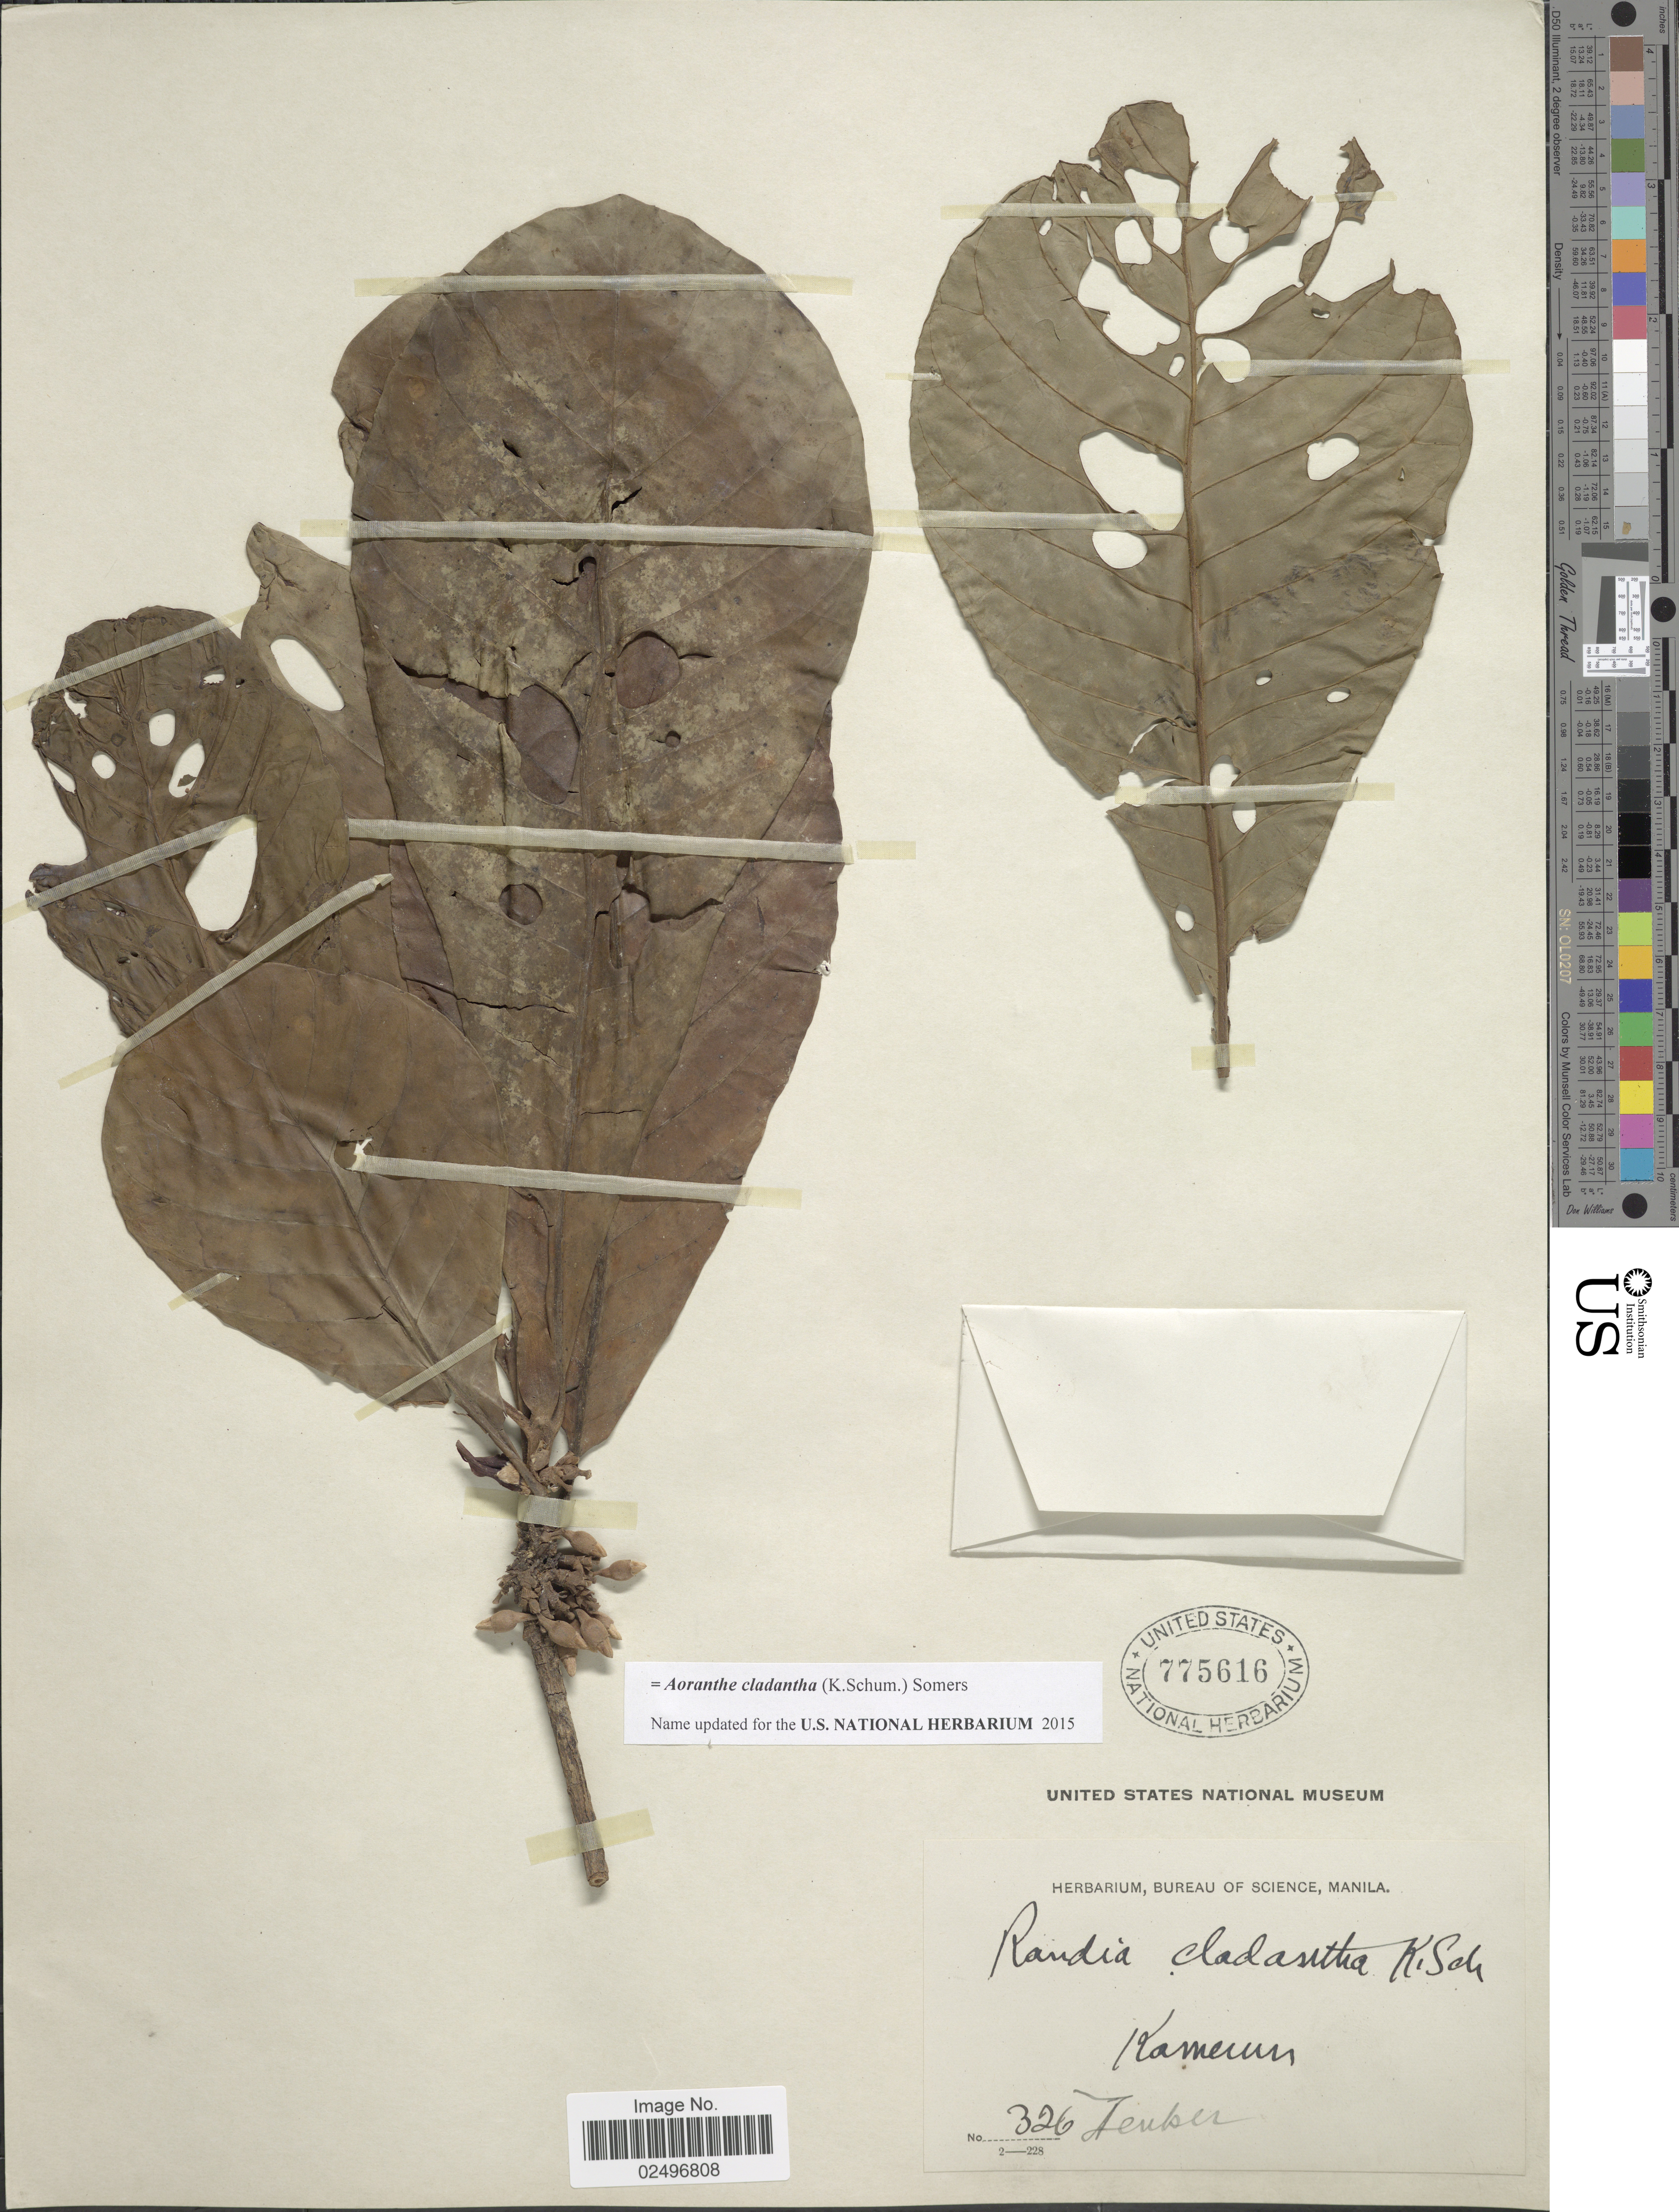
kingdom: Plantae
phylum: Tracheophyta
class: Magnoliopsida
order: Gentianales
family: Rubiaceae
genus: Aoranthe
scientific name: Aoranthe cladantha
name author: (K. Schum.) Somers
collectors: Zenker, --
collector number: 326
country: Cameroon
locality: Kamerun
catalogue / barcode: US 775616